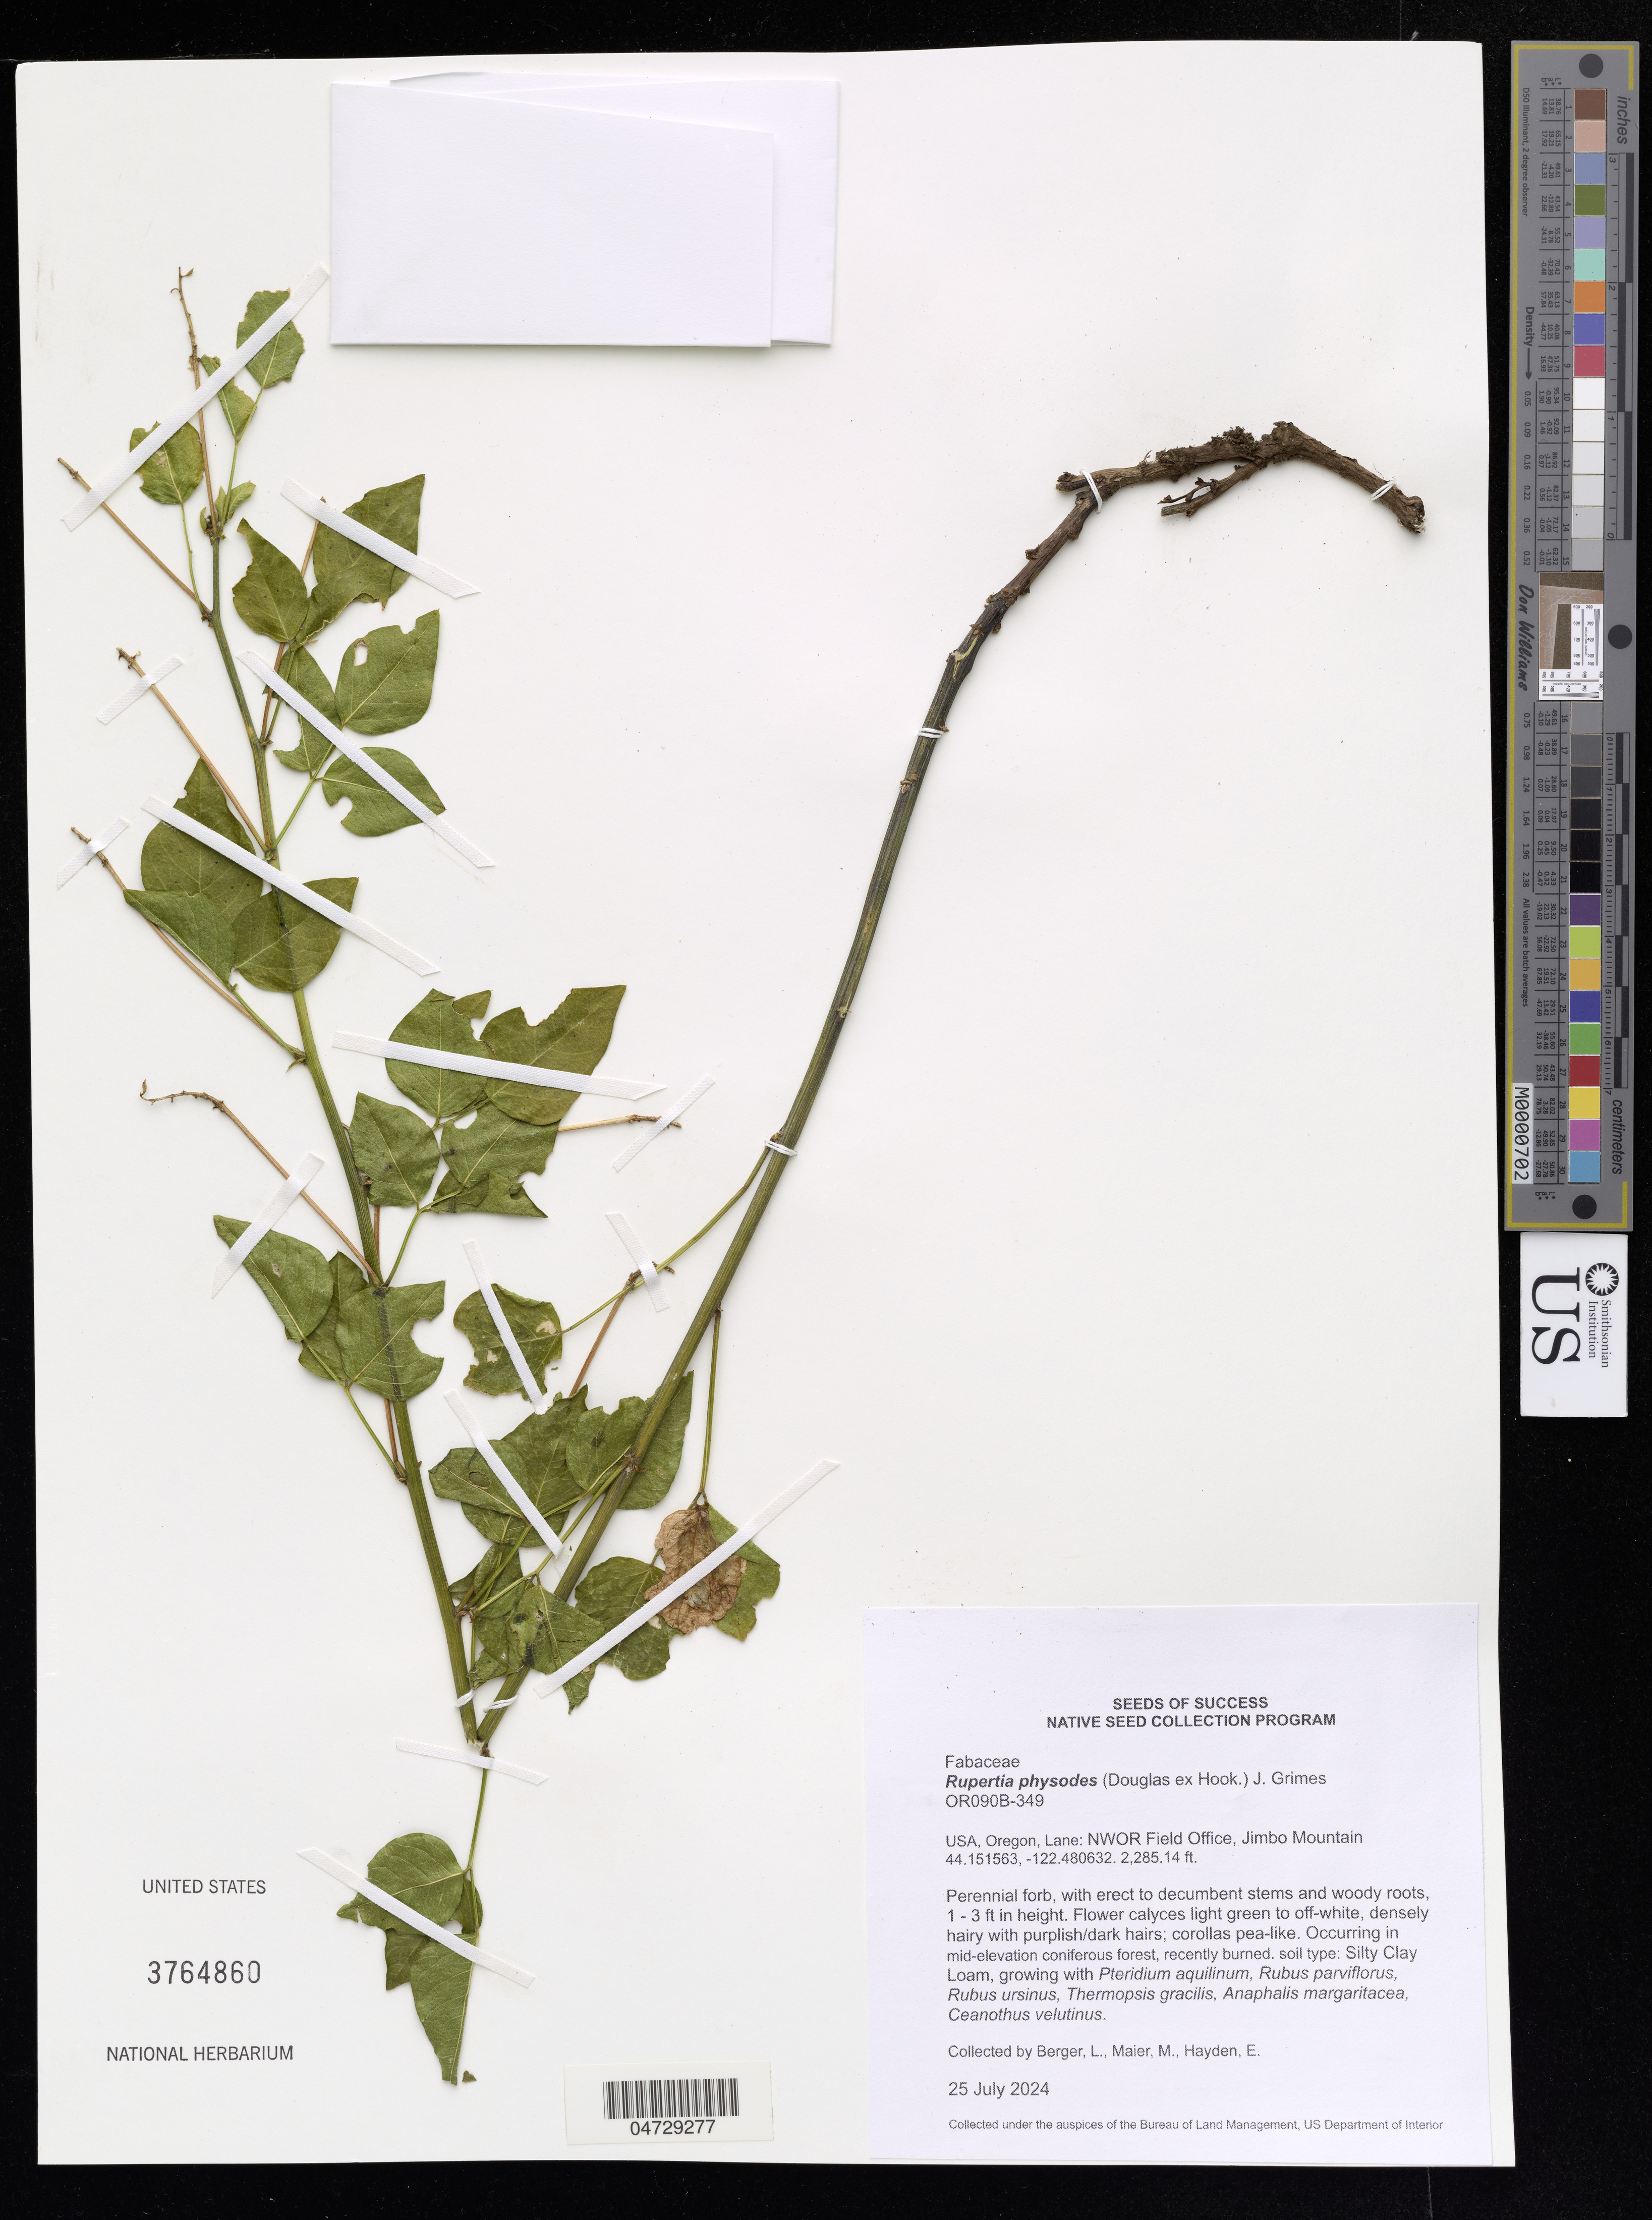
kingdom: Plantae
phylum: Tracheophyta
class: Magnoliopsida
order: Fabales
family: Fabaceae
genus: Rupertia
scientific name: Rupertia physodes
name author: (Douglas) J.W. Grimes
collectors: L. Berger, M. Maier & E. Hayden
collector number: OR090B-349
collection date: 2024-07-25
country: United States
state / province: Oregon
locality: Lane: NWOR Field Office, Jimbo Mountain.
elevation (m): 696.51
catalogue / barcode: US 3764860